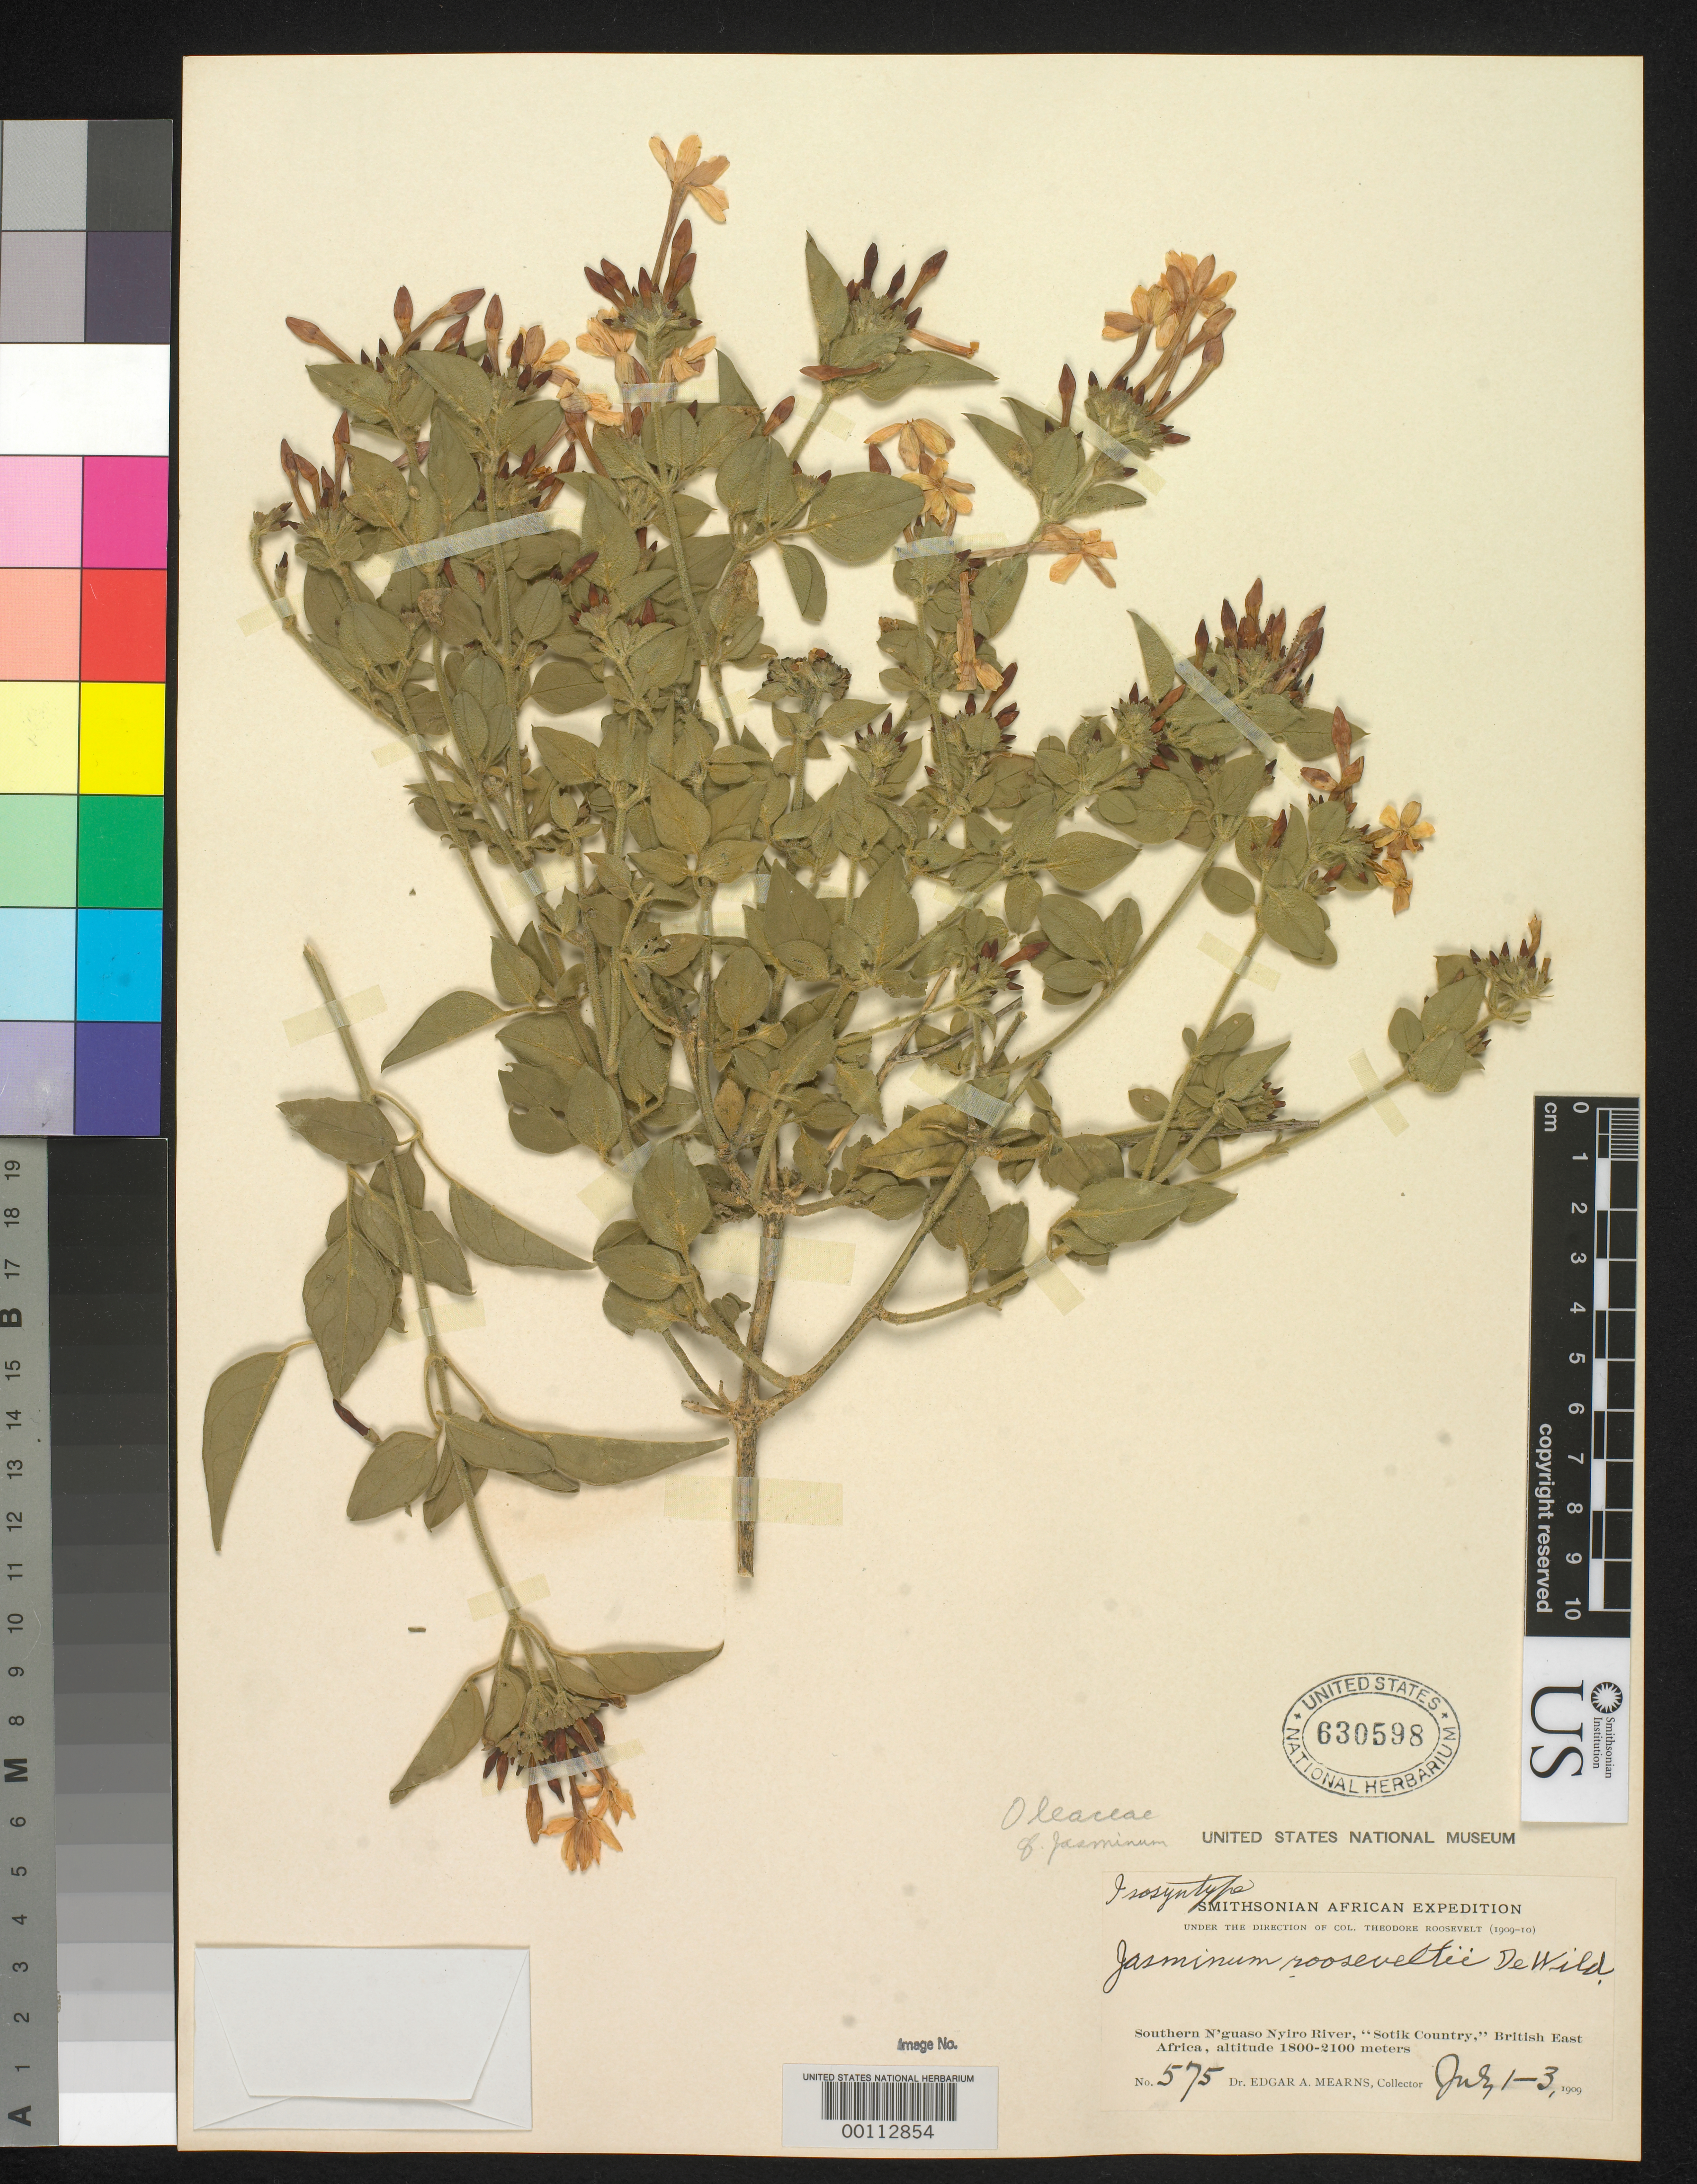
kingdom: Plantae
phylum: Tracheophyta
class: Magnoliopsida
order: Lamiales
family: Oleaceae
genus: Jasminum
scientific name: Jasminum rooseveltii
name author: De Wild.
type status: Isosyntype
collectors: E. A. Mearns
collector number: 575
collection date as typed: Jul 1909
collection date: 1909-07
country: Kenya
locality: Southern N'guaso Nyiro R., Solik country.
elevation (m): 1800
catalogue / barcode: US 630598